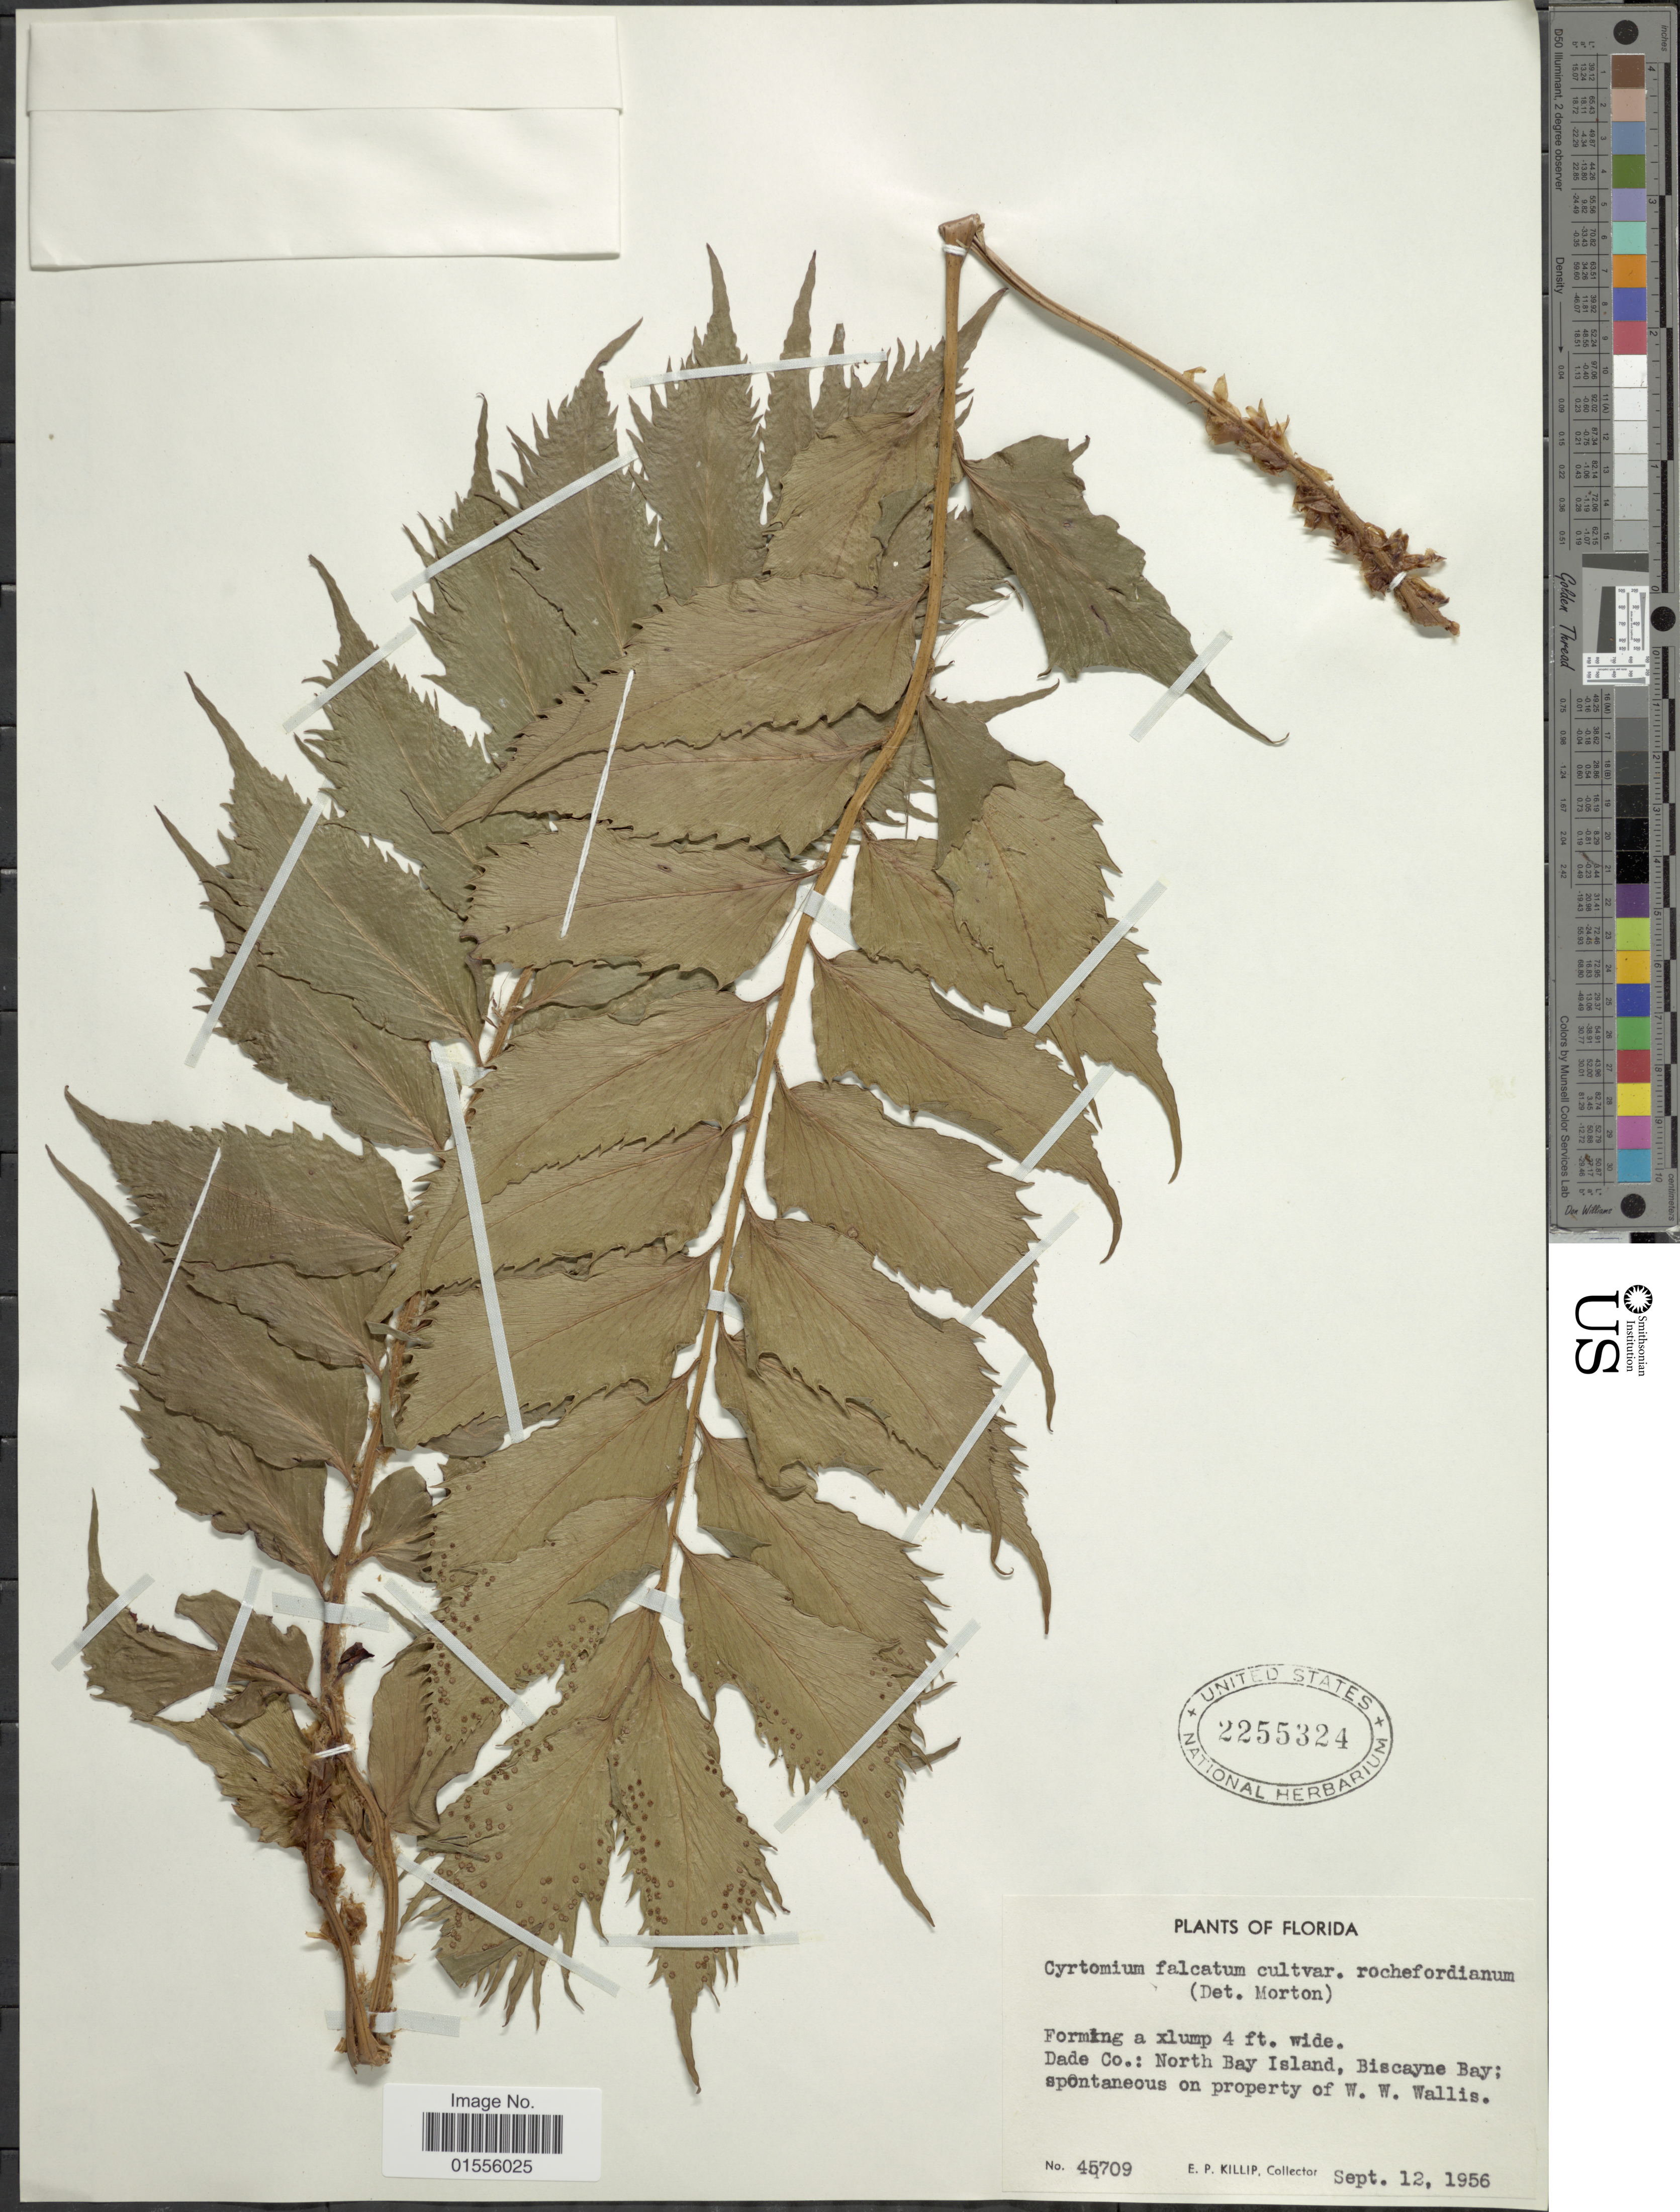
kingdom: Plantae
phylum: Tracheophyta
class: Polypodiopsida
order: Polypodiales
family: Dryopteridaceae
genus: Cyrtomium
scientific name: Cyrtomium falcatum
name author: (L. f.) C. Presl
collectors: E. P. Killip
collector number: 45709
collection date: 1956-09-12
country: United States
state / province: Florida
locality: Dade Co.: North Bay Island, Biscayne Bay; sontaneous on property of W.W. Wallis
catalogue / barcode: US 2255324